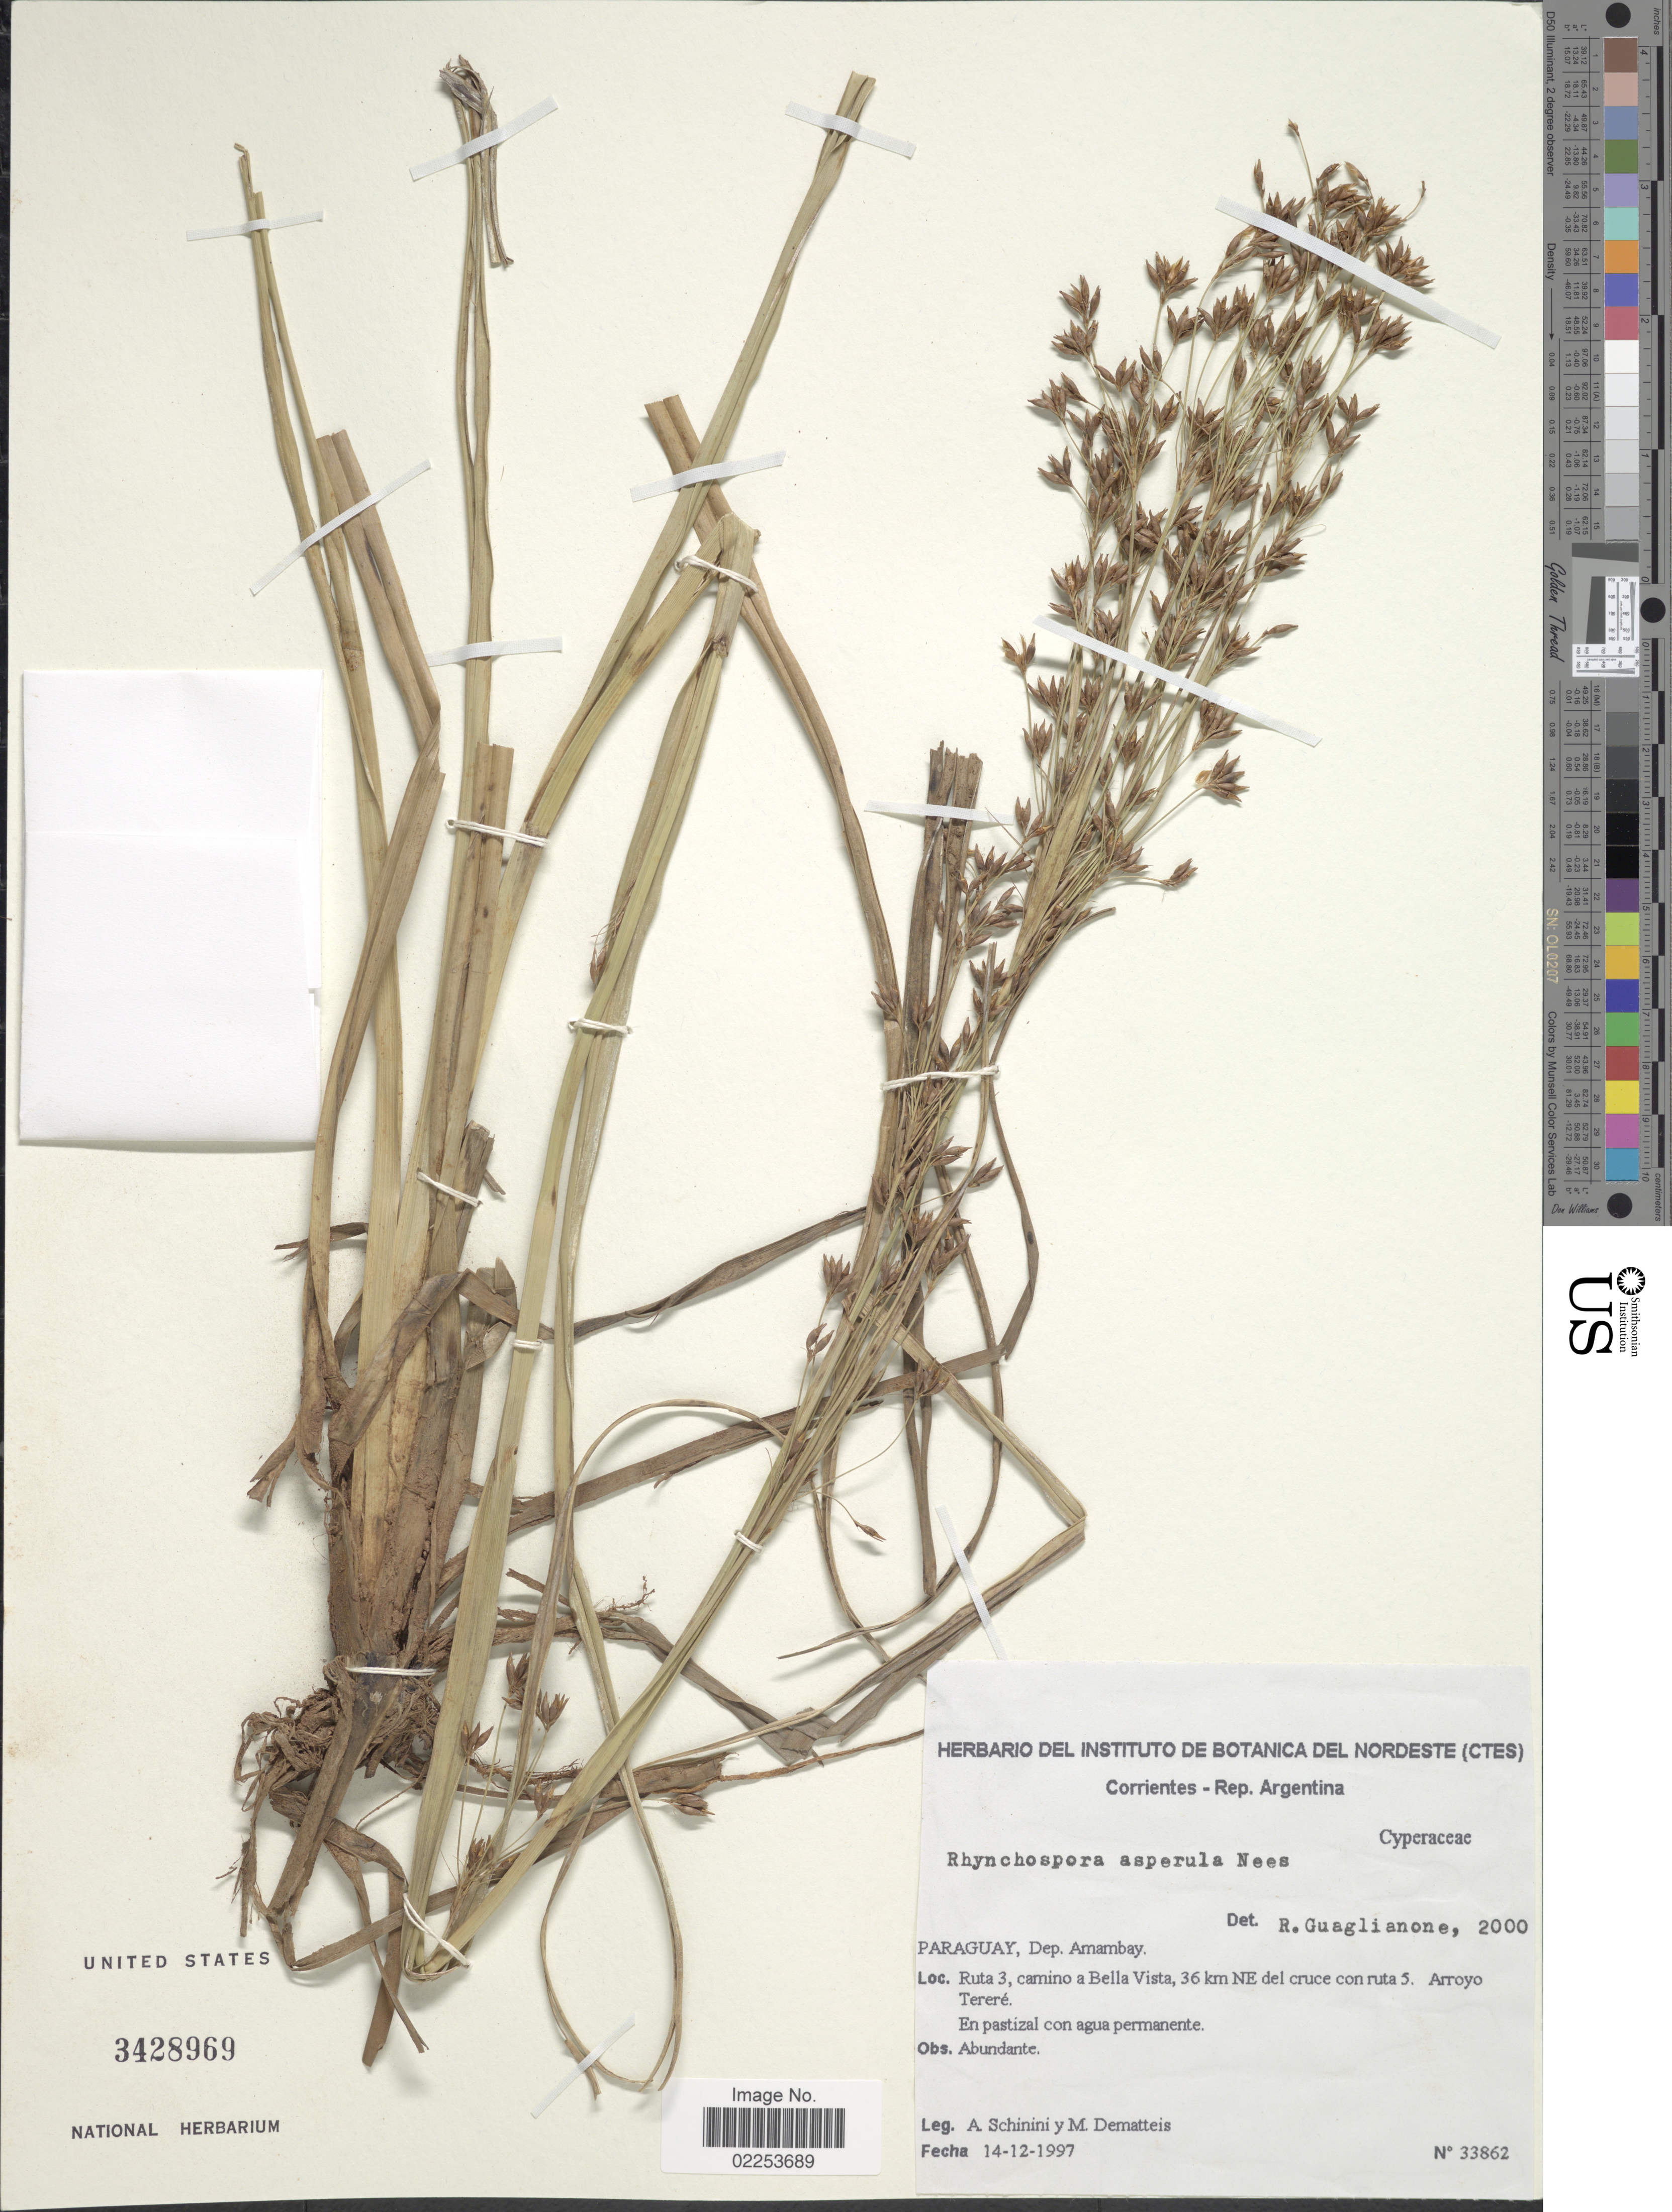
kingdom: Plantae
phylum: Tracheophyta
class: Liliopsida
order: Poales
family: Cyperaceae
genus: Rhynchospora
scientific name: Rhynchospora asperula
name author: (Nees) Steud.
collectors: A. Schinini & M. Dematteis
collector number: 33862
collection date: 1997-12-14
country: Paraguay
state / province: Amambay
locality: Paraguay, Dep. Amambaym ruta 3, camino a Bella Vista, 36 km NE del cruce con ruta 5. Arroyo Terere.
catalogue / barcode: US 3428969